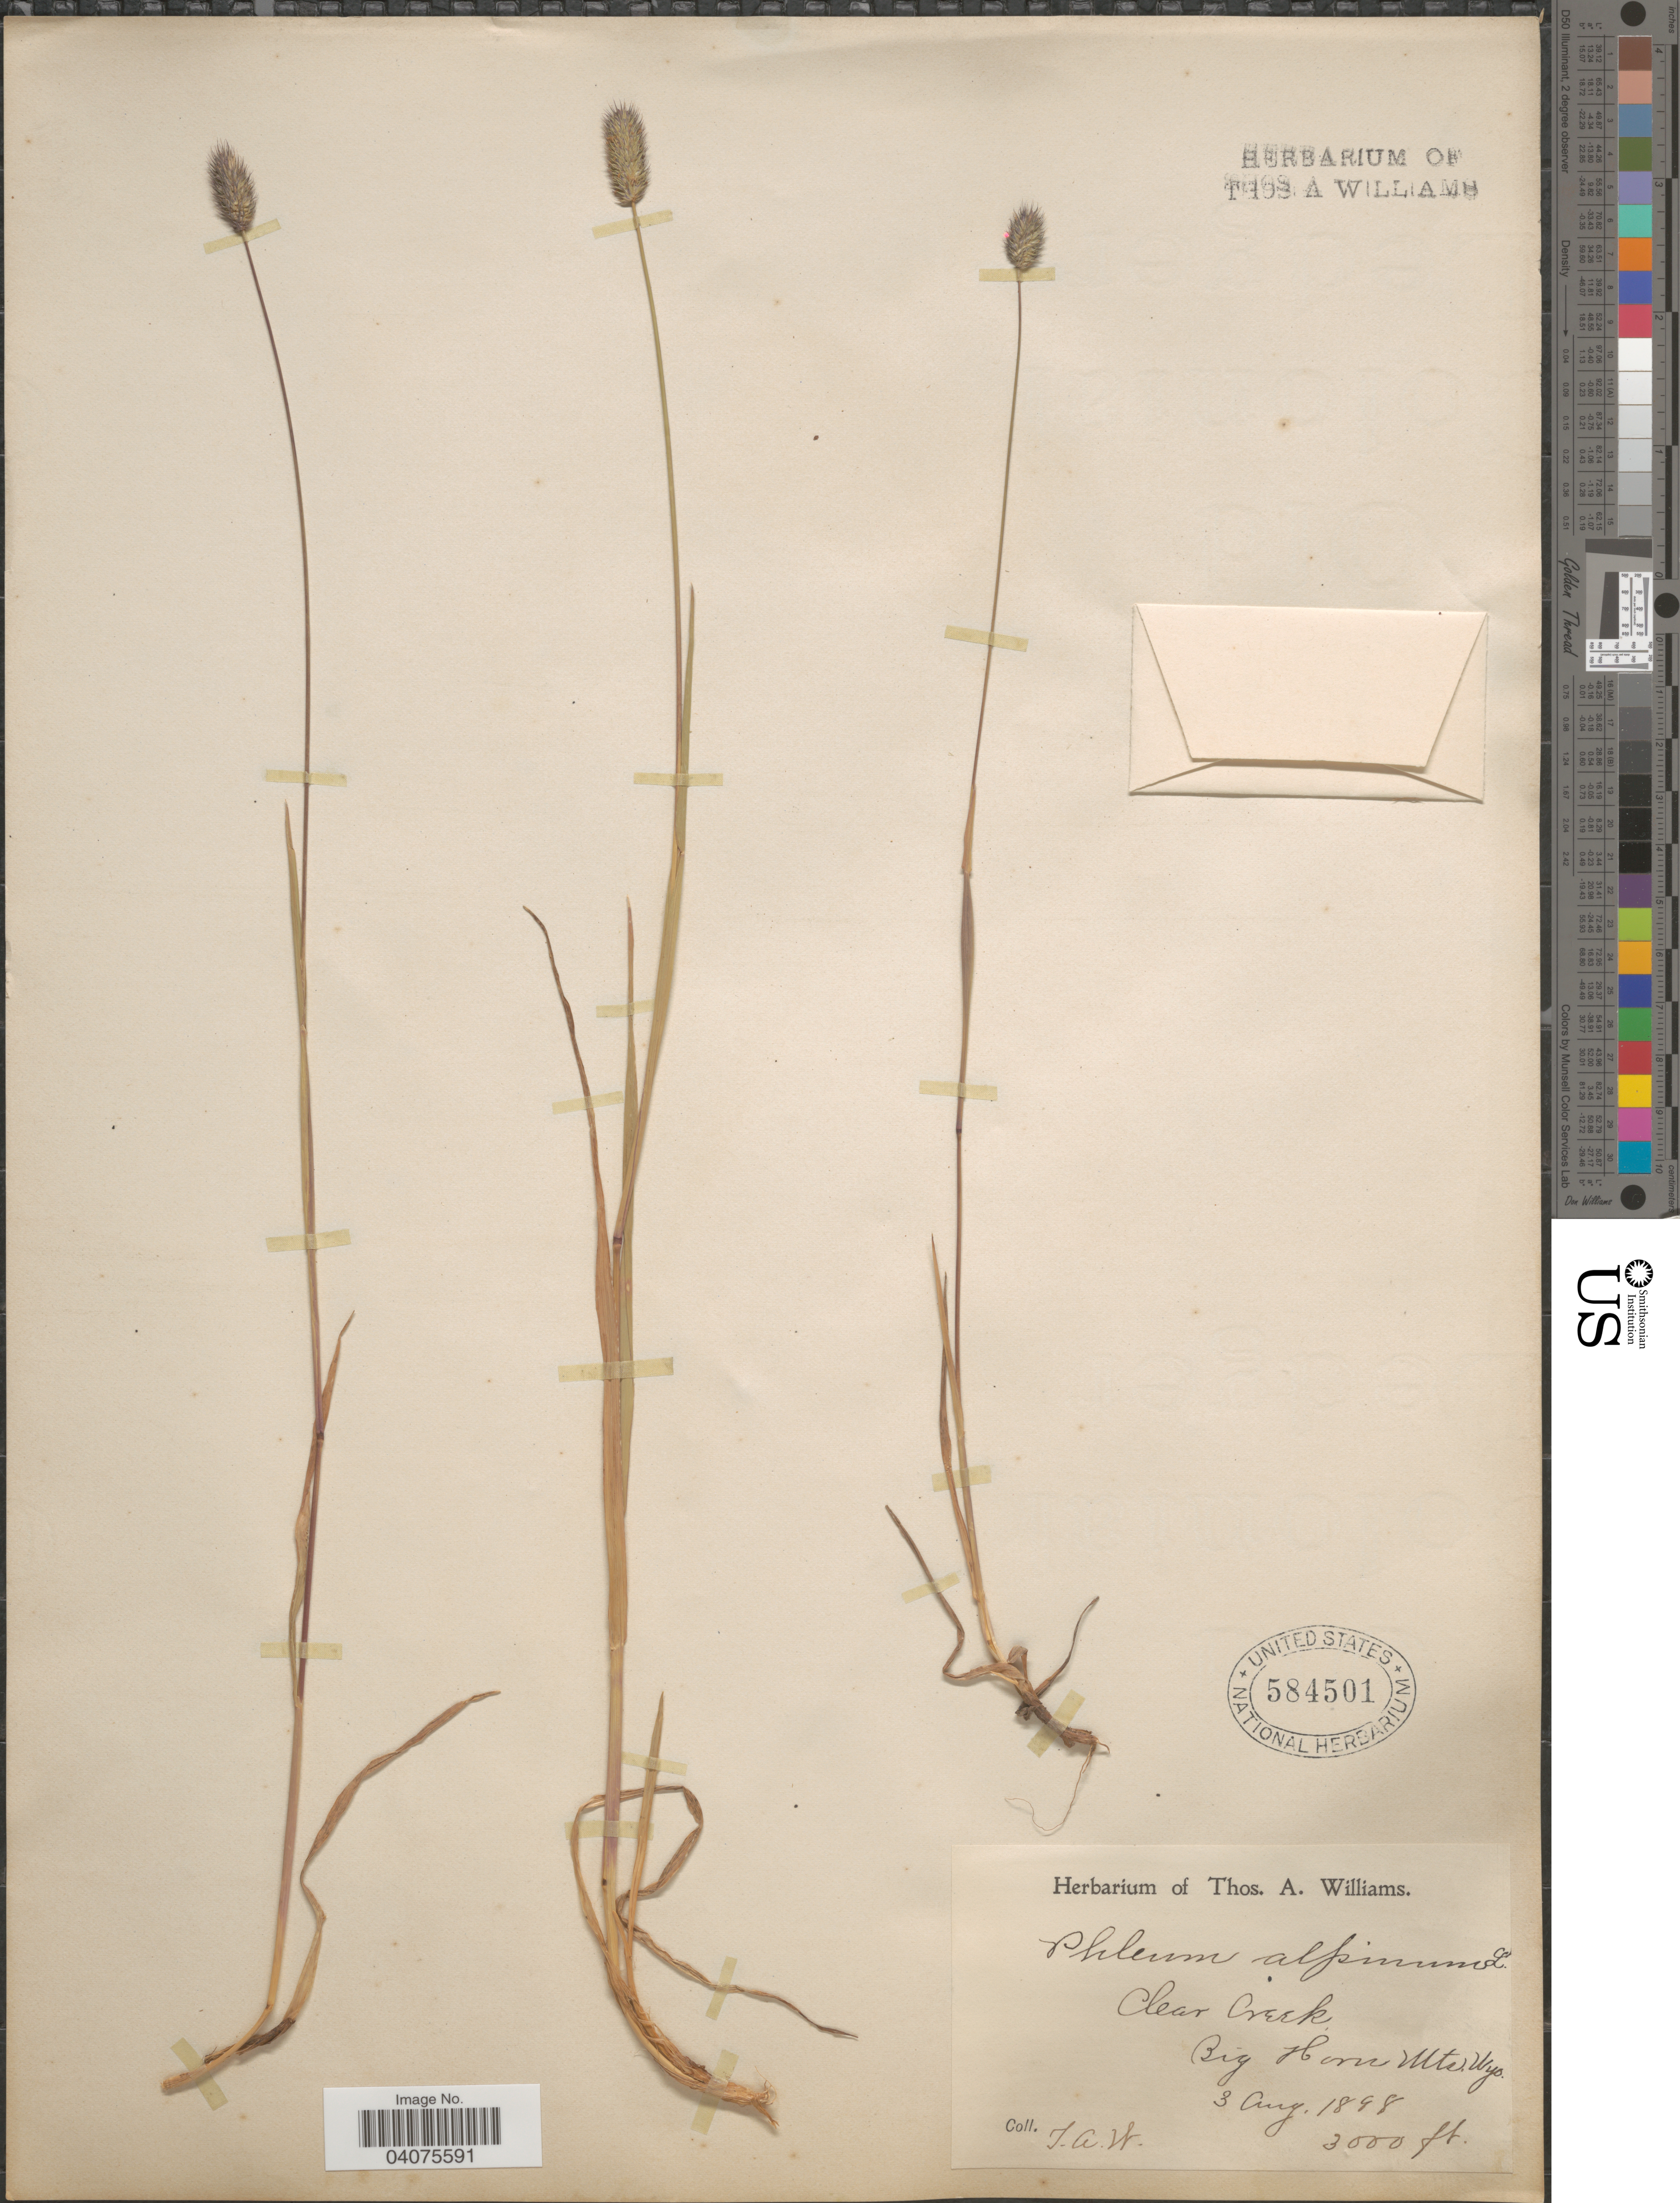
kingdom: Plantae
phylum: Tracheophyta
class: Liliopsida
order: Poales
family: Poaceae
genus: Phleum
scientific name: Phleum alpinum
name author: L.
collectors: T. A. Williams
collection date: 1898-08-03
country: United States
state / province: Wyoming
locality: Clear Creek. Big Horn Mts.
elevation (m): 914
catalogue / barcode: US 584501